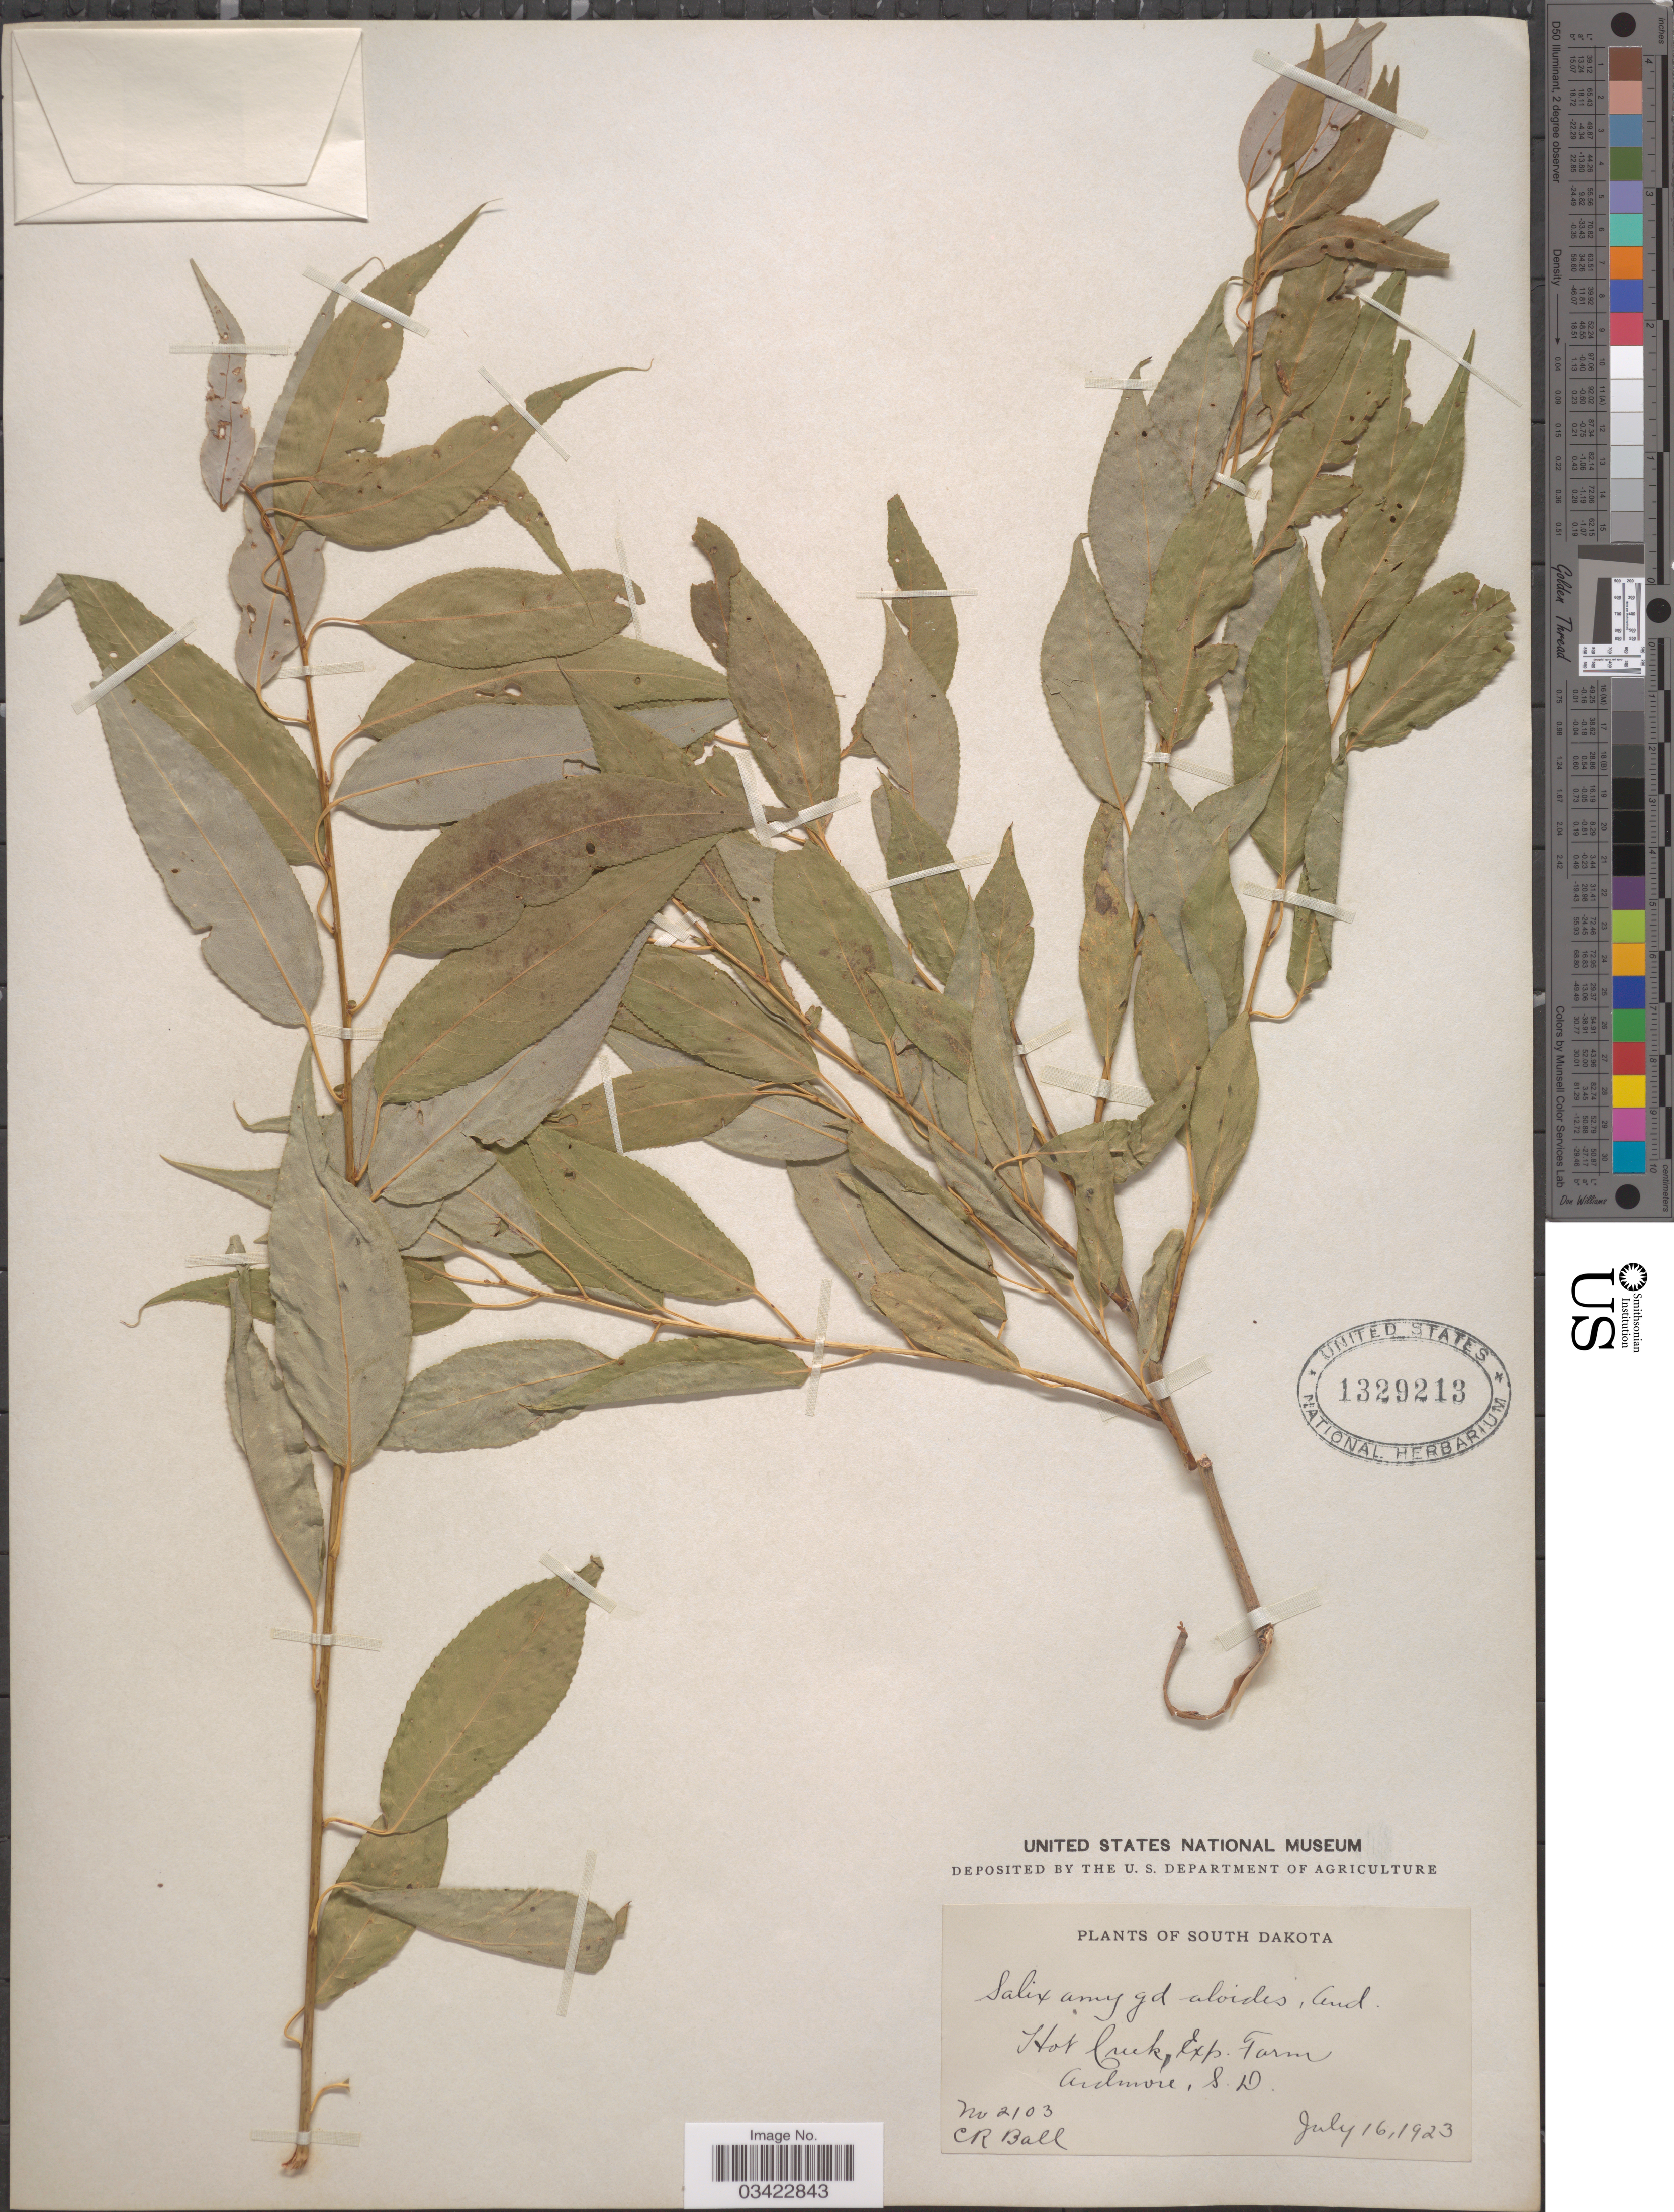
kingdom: Plantae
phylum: Tracheophyta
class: Magnoliopsida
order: Malpighiales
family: Salicaceae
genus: Salix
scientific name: Salix amygdaloides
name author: Andersson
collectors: C. R. Ball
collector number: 2103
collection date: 1923-07-16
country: United States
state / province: South Dakota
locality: Hot Creek, Exp. Farm Ardmore.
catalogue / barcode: US 1329213